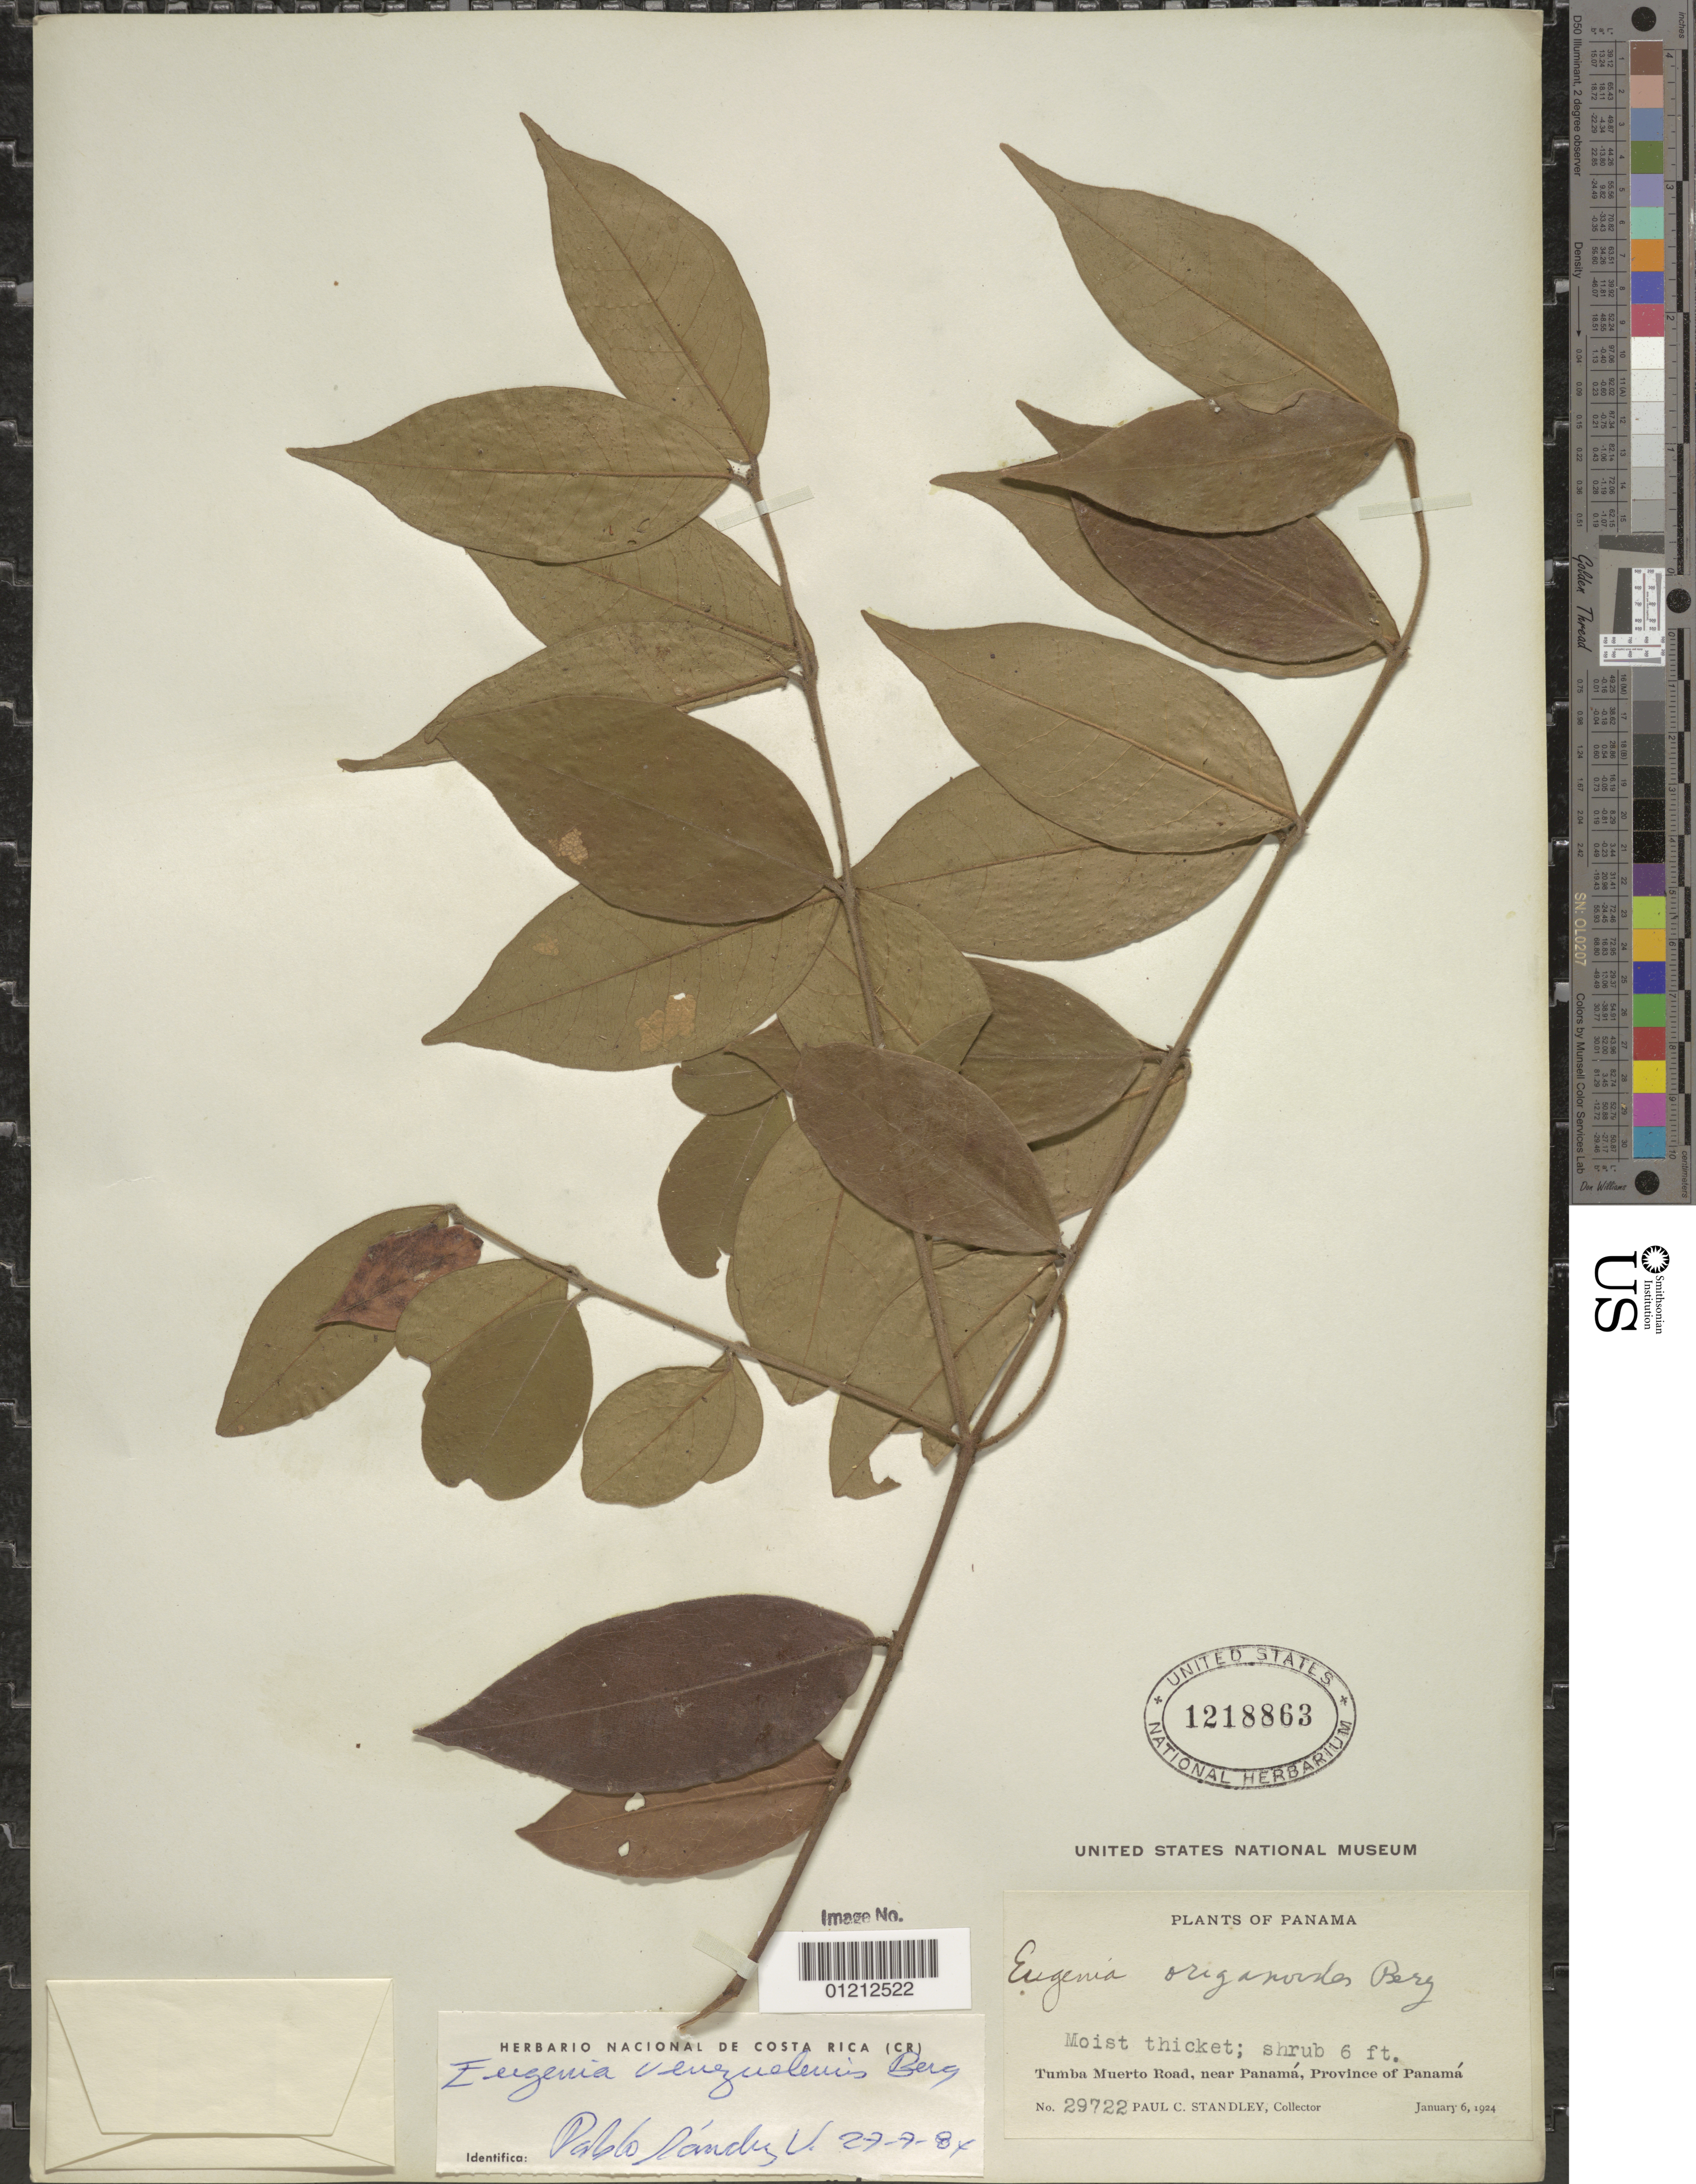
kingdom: Plantae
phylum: Tracheophyta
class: Magnoliopsida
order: Myrtales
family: Myrtaceae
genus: Eugenia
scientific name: Eugenia venezuelensis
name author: O. Berg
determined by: Sánchez Vindas, P. E.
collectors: P. C. Standley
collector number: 29722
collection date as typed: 06 Jan 1924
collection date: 1924-01-06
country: Panama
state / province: Panamá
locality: Tumba Muerto Road near Panamá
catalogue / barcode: US 1218863